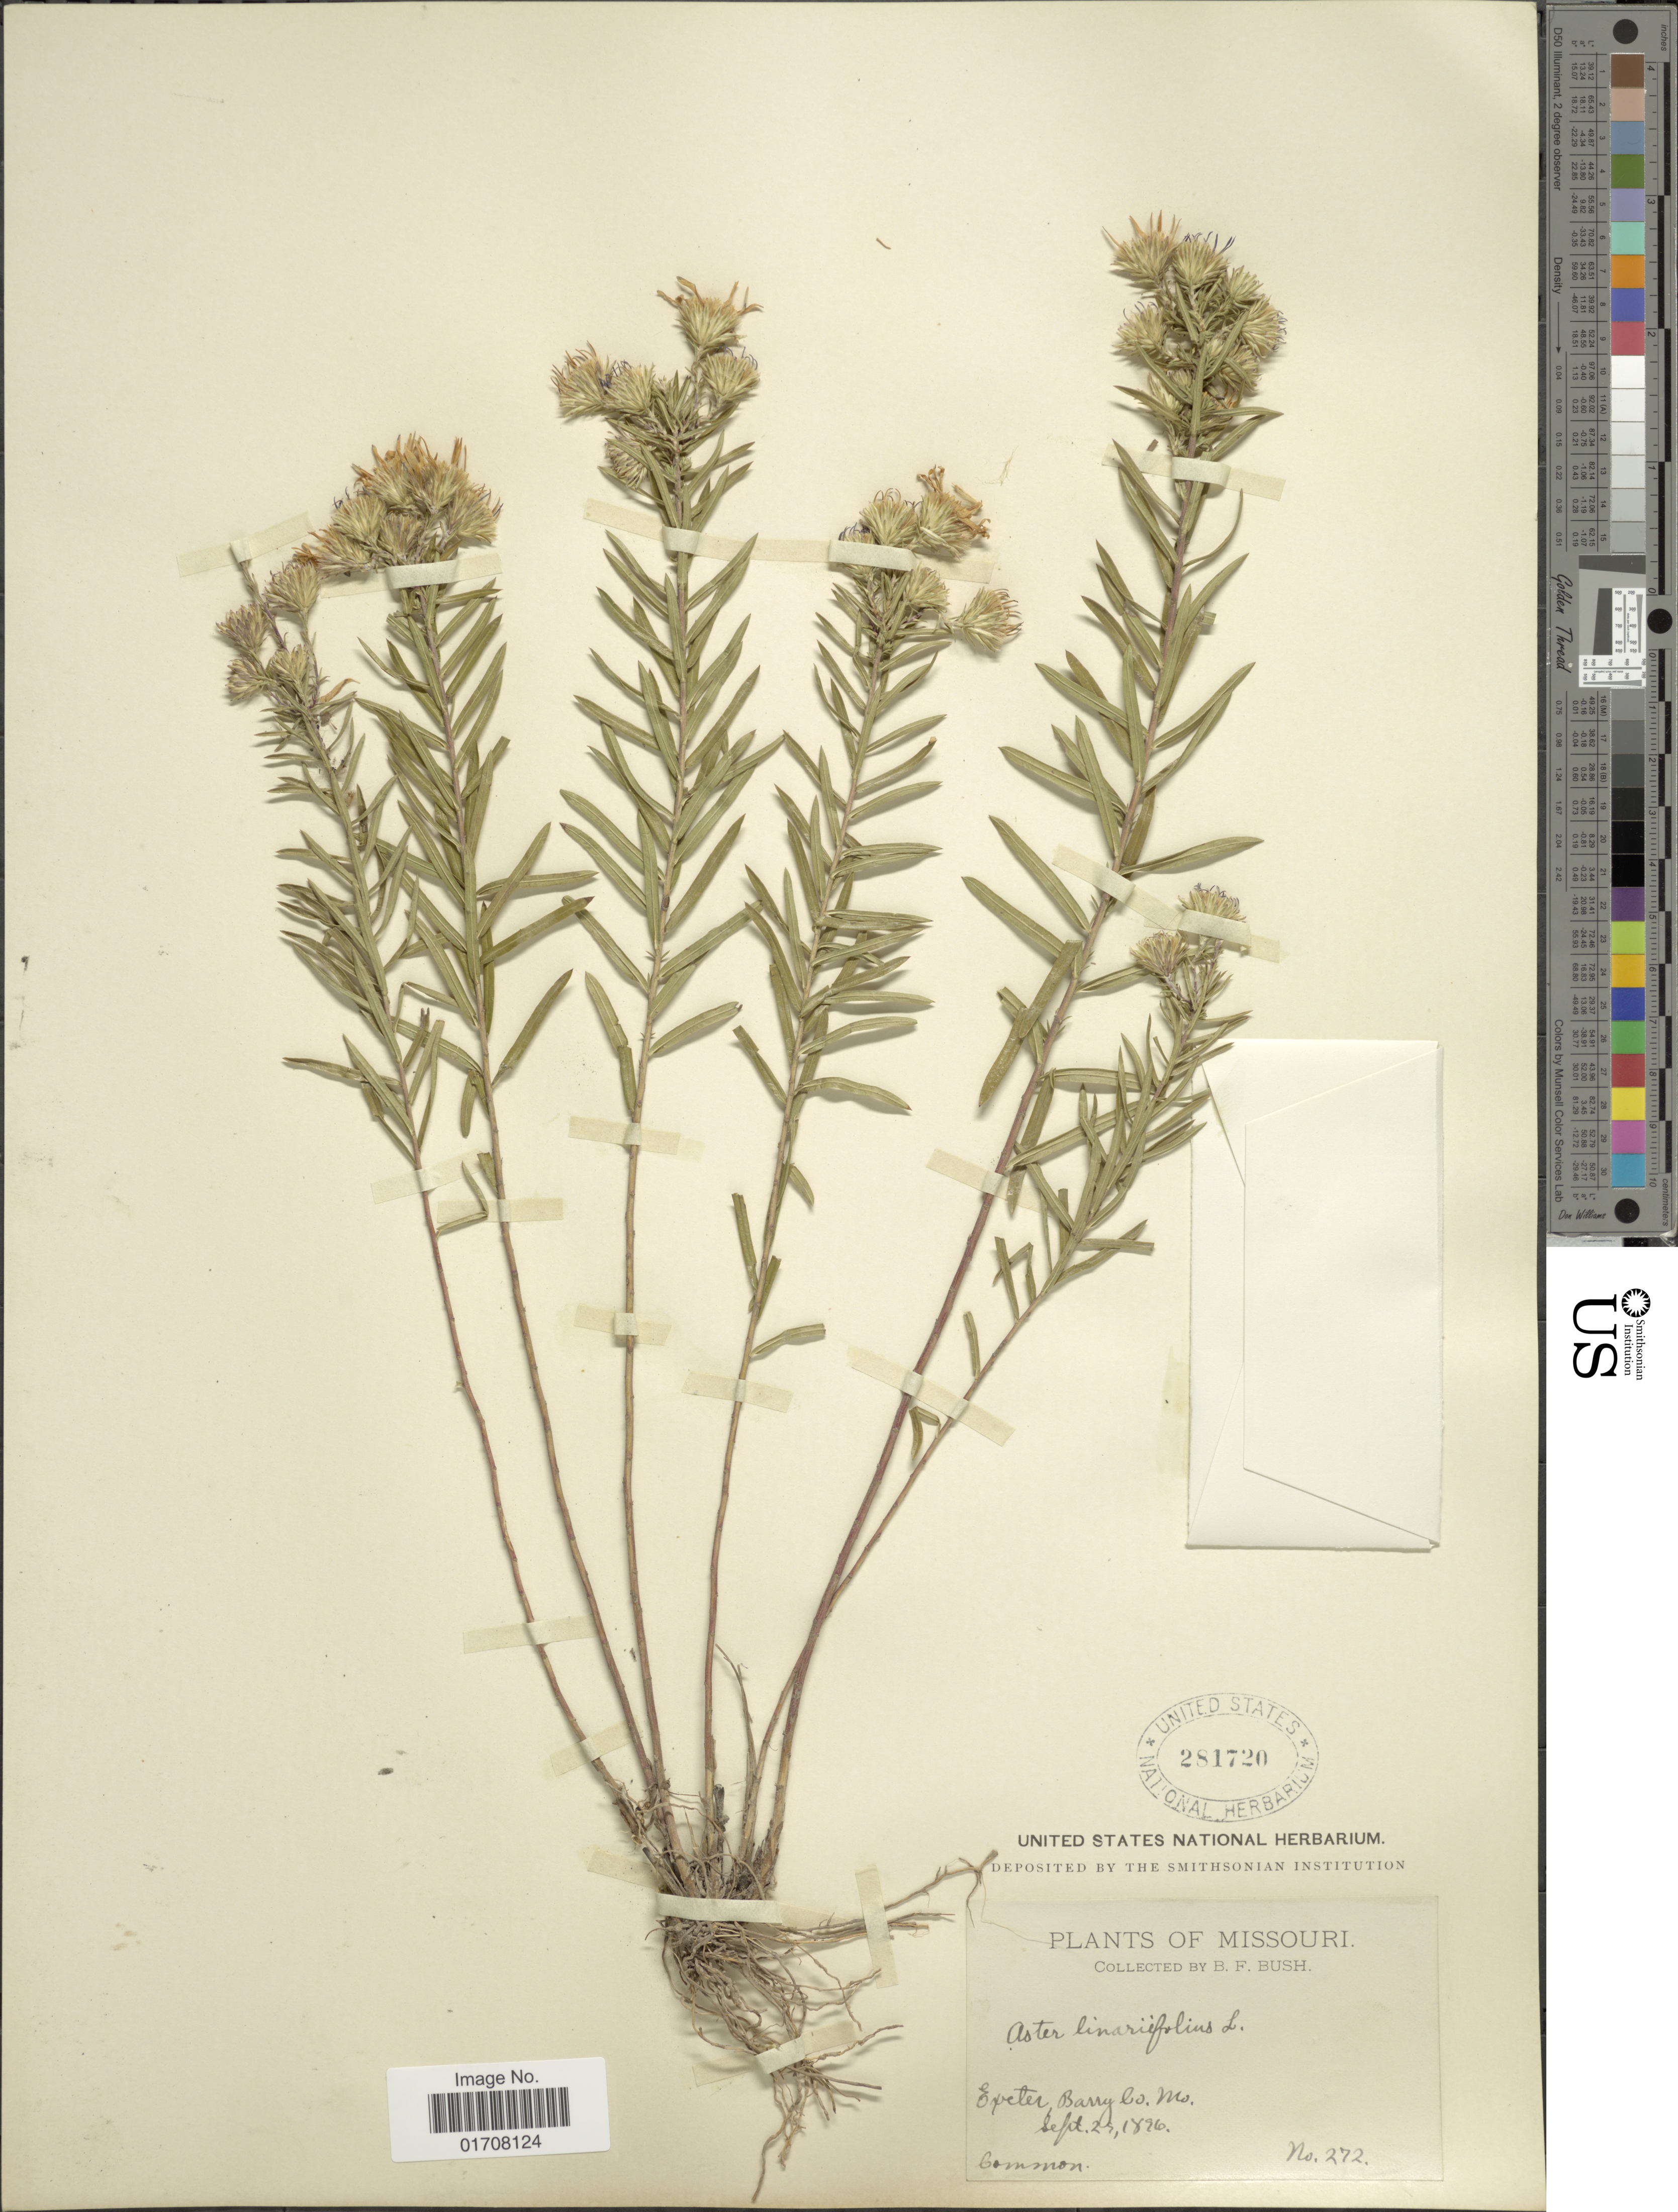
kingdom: Plantae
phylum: Tracheophyta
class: Magnoliopsida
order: Asterales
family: Asteraceae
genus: Ionactis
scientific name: Ionactis linariifolia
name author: (L.) Greene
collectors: B. F. Bush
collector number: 272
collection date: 1896-09-29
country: United States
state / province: Missouri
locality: Evert, Barry Co.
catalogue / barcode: US 281720